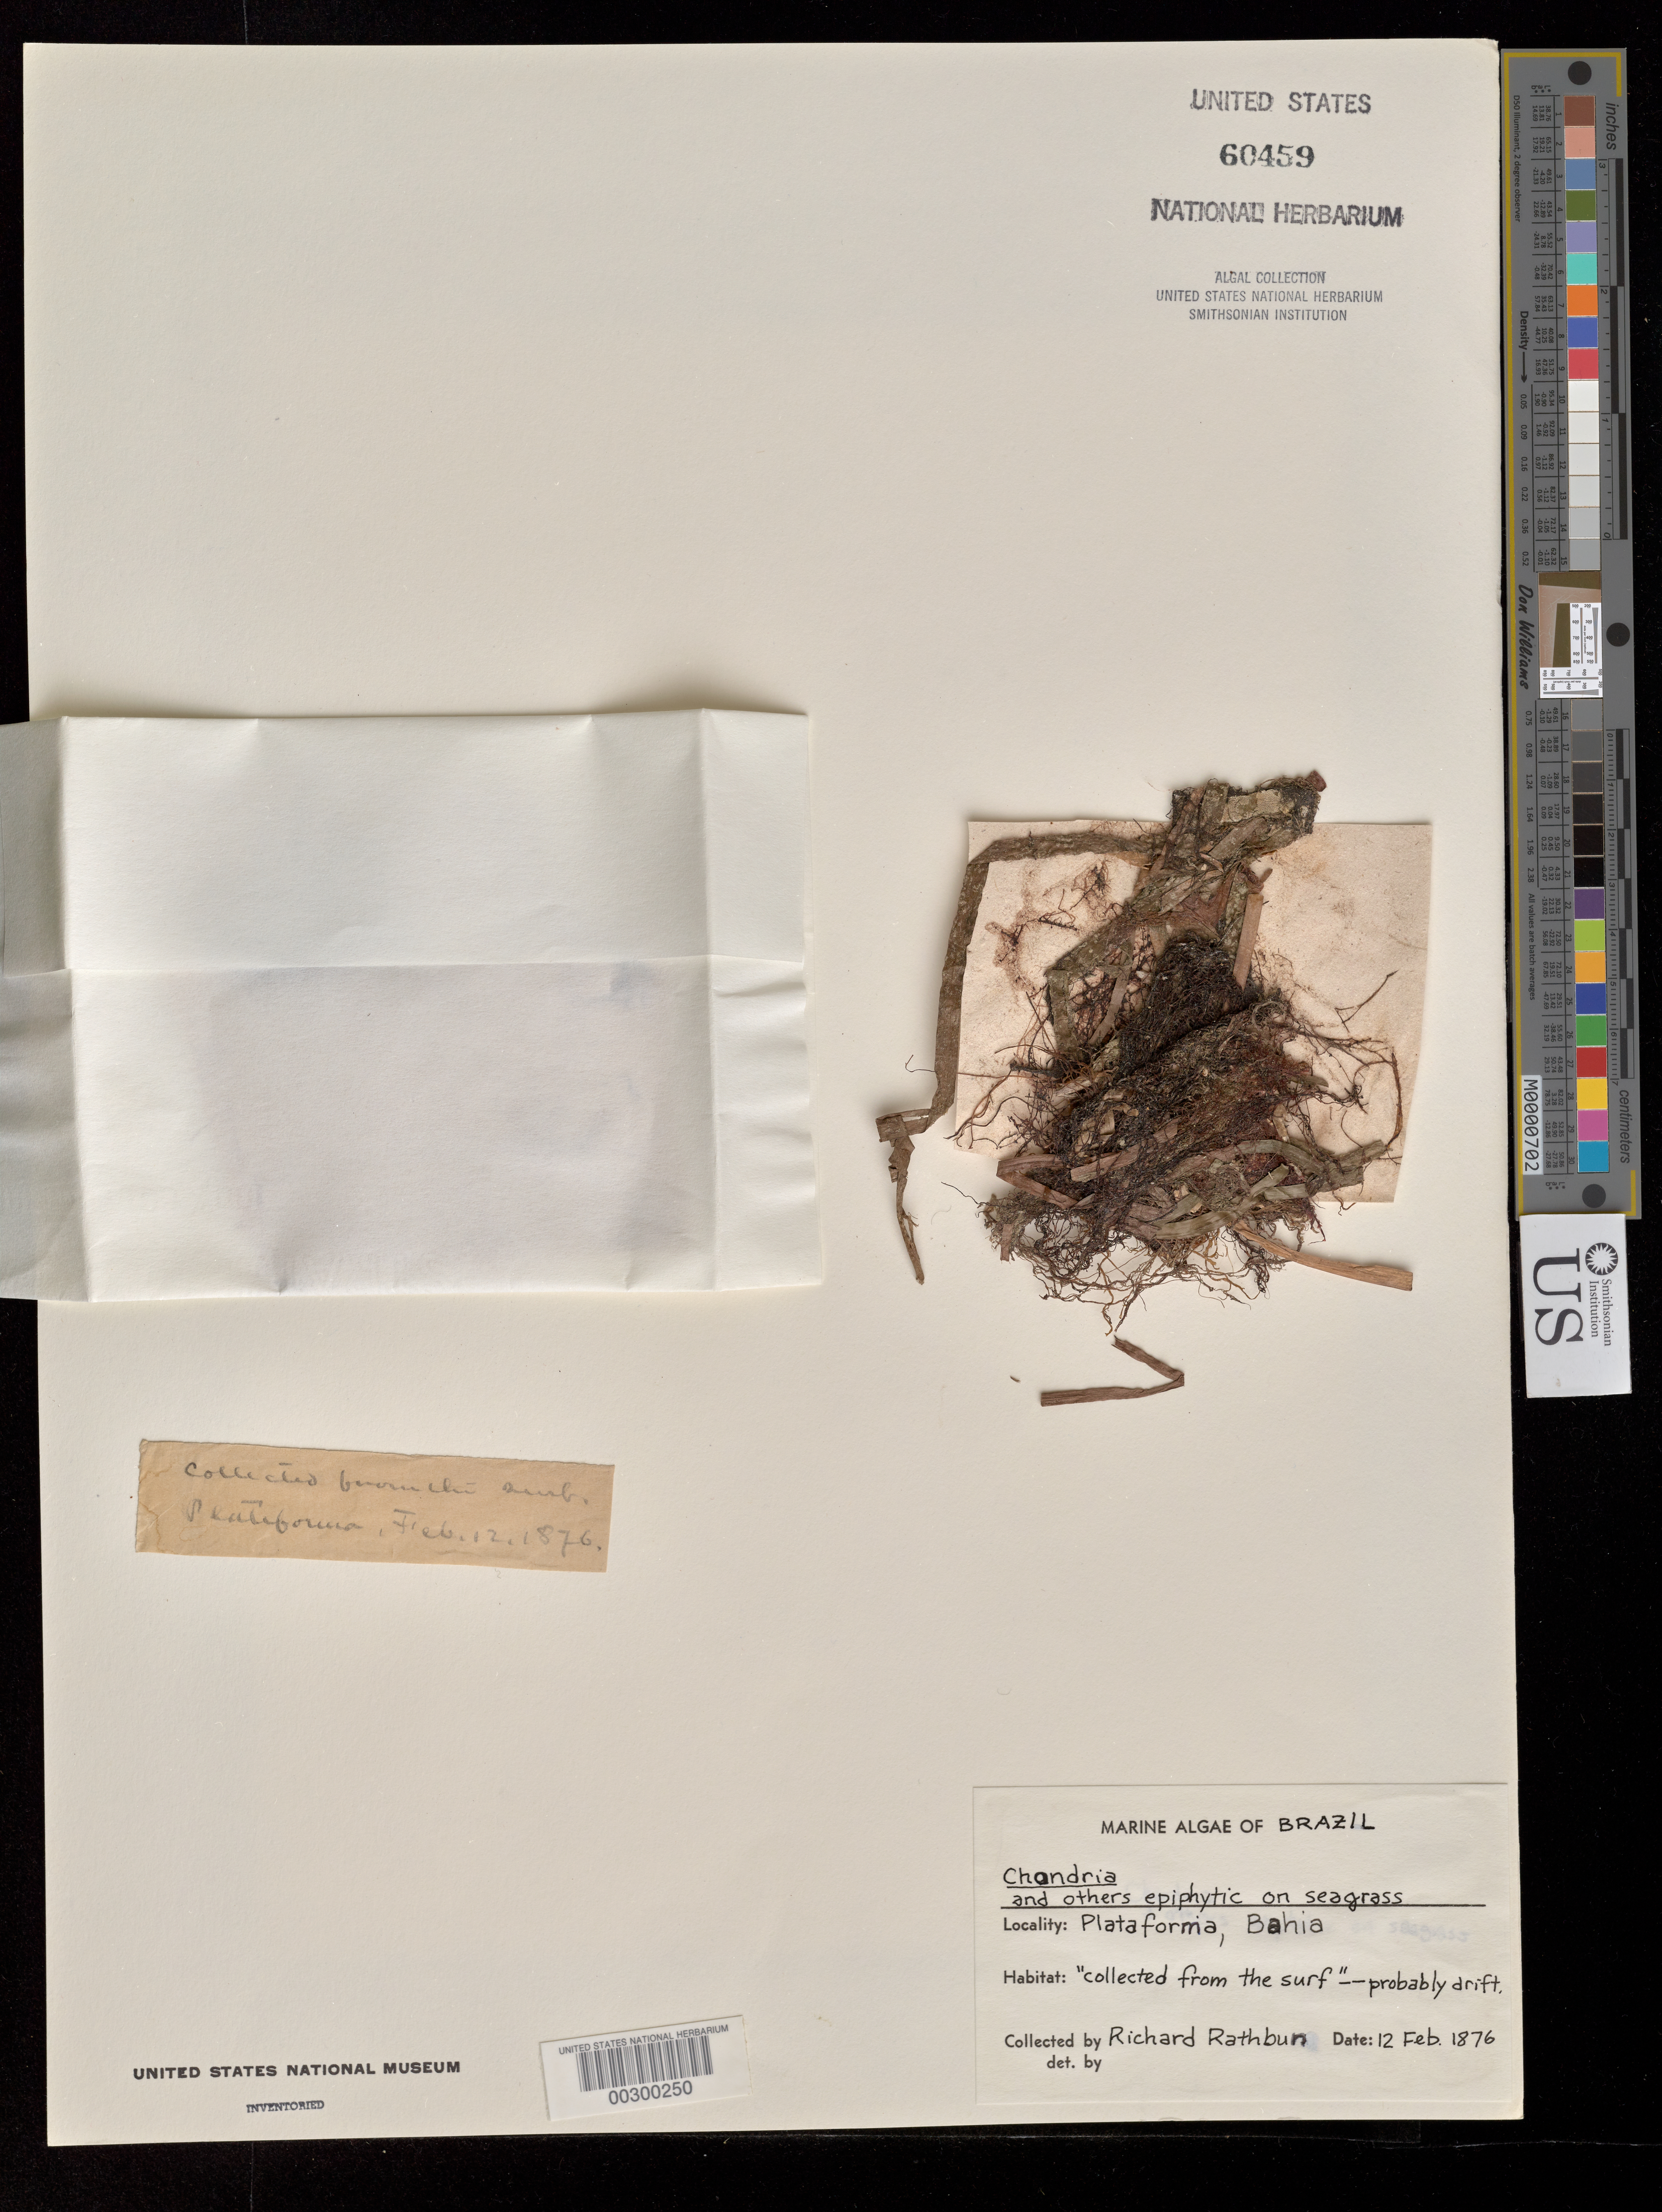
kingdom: Plantae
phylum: Rhodophyta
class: Florideophyceae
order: Ceramiales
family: Rhodomelaceae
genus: Chondria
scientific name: Chondria sp.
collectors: R. Rathbun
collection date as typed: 12 Feb 1876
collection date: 1876-02-12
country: Brazil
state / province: Bahia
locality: Plataforma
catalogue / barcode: US 60459